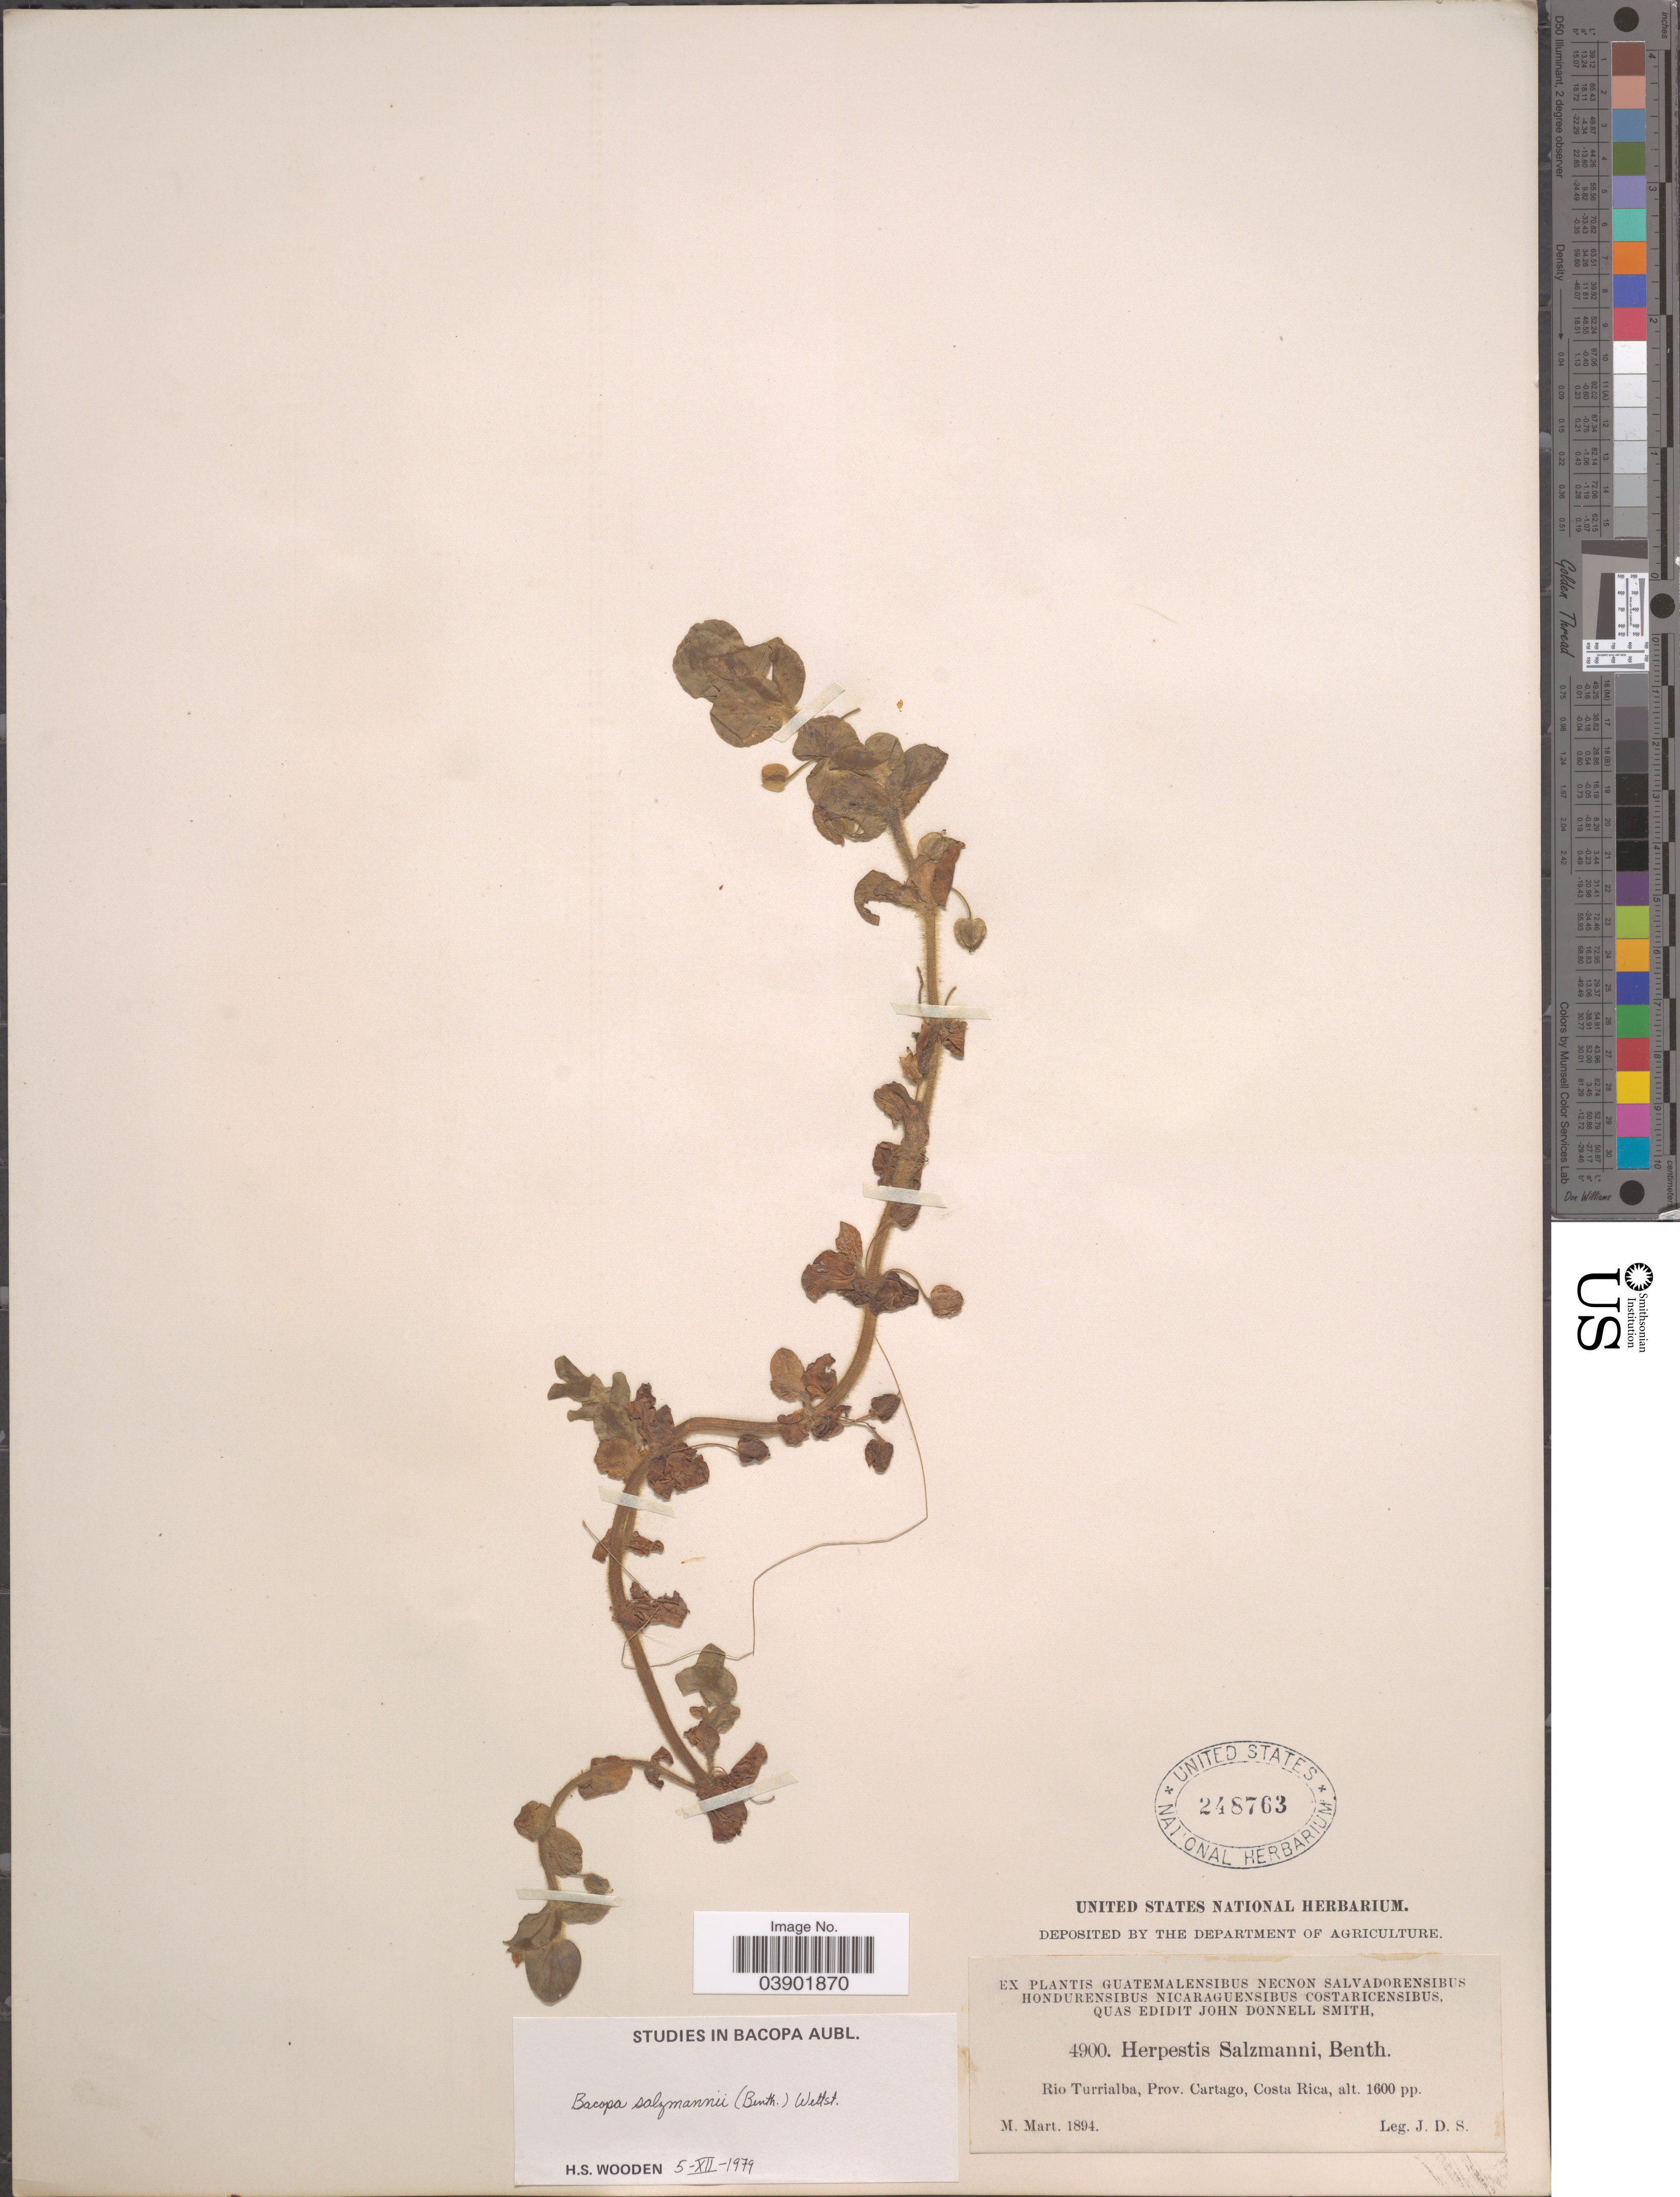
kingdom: Plantae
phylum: Tracheophyta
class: Magnoliopsida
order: Lamiales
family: Plantaginaceae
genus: Bacopa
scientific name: Bacopa salzmannii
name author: (Benth.) Wettst. ex Edwall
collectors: J. Donnell Smith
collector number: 4900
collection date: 1894-03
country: Costa Rica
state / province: Cartago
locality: Rio Turrialba.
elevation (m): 488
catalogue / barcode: US 248763